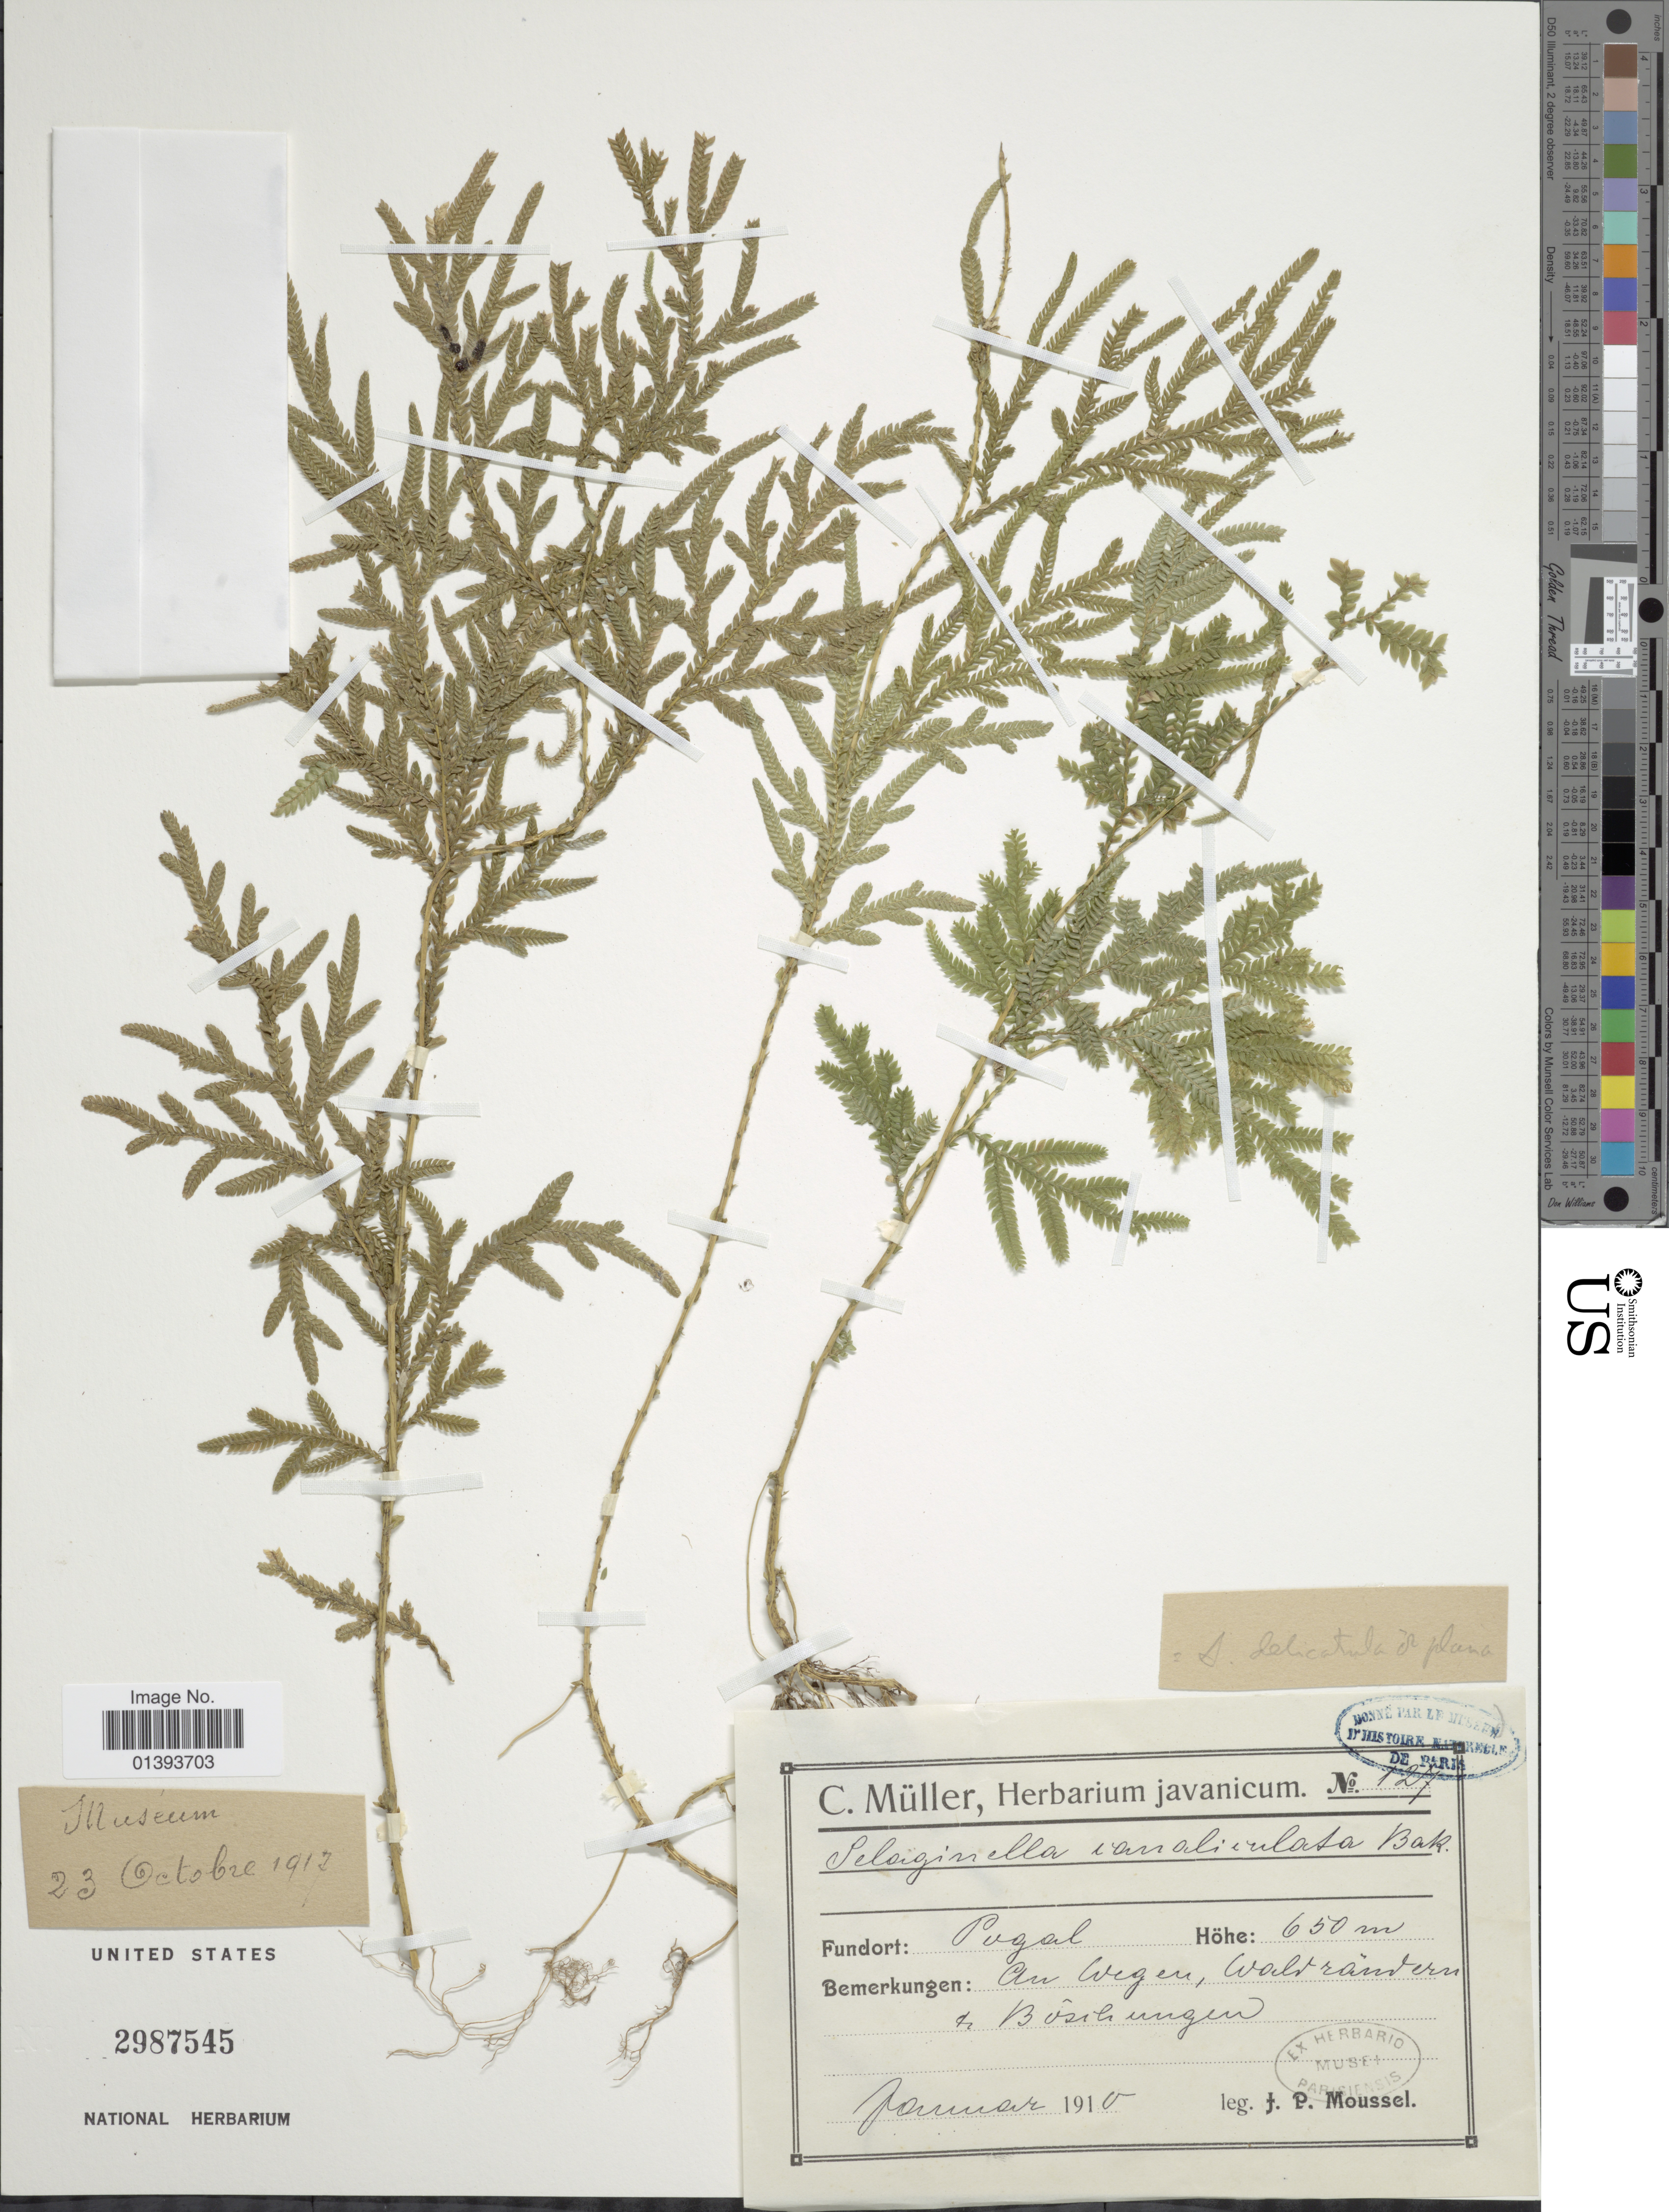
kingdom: Plantae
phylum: Tracheophyta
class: Lycopodiopsida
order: Selaginellales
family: Selaginellaceae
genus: Selaginella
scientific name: Selaginella delicatula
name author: (Desv.) Alston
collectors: J. Mousset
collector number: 127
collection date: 1910-01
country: India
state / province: Rajasthan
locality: Pugal, an Wegen, Waldrandern in Boschungen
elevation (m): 650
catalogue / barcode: US 2987545